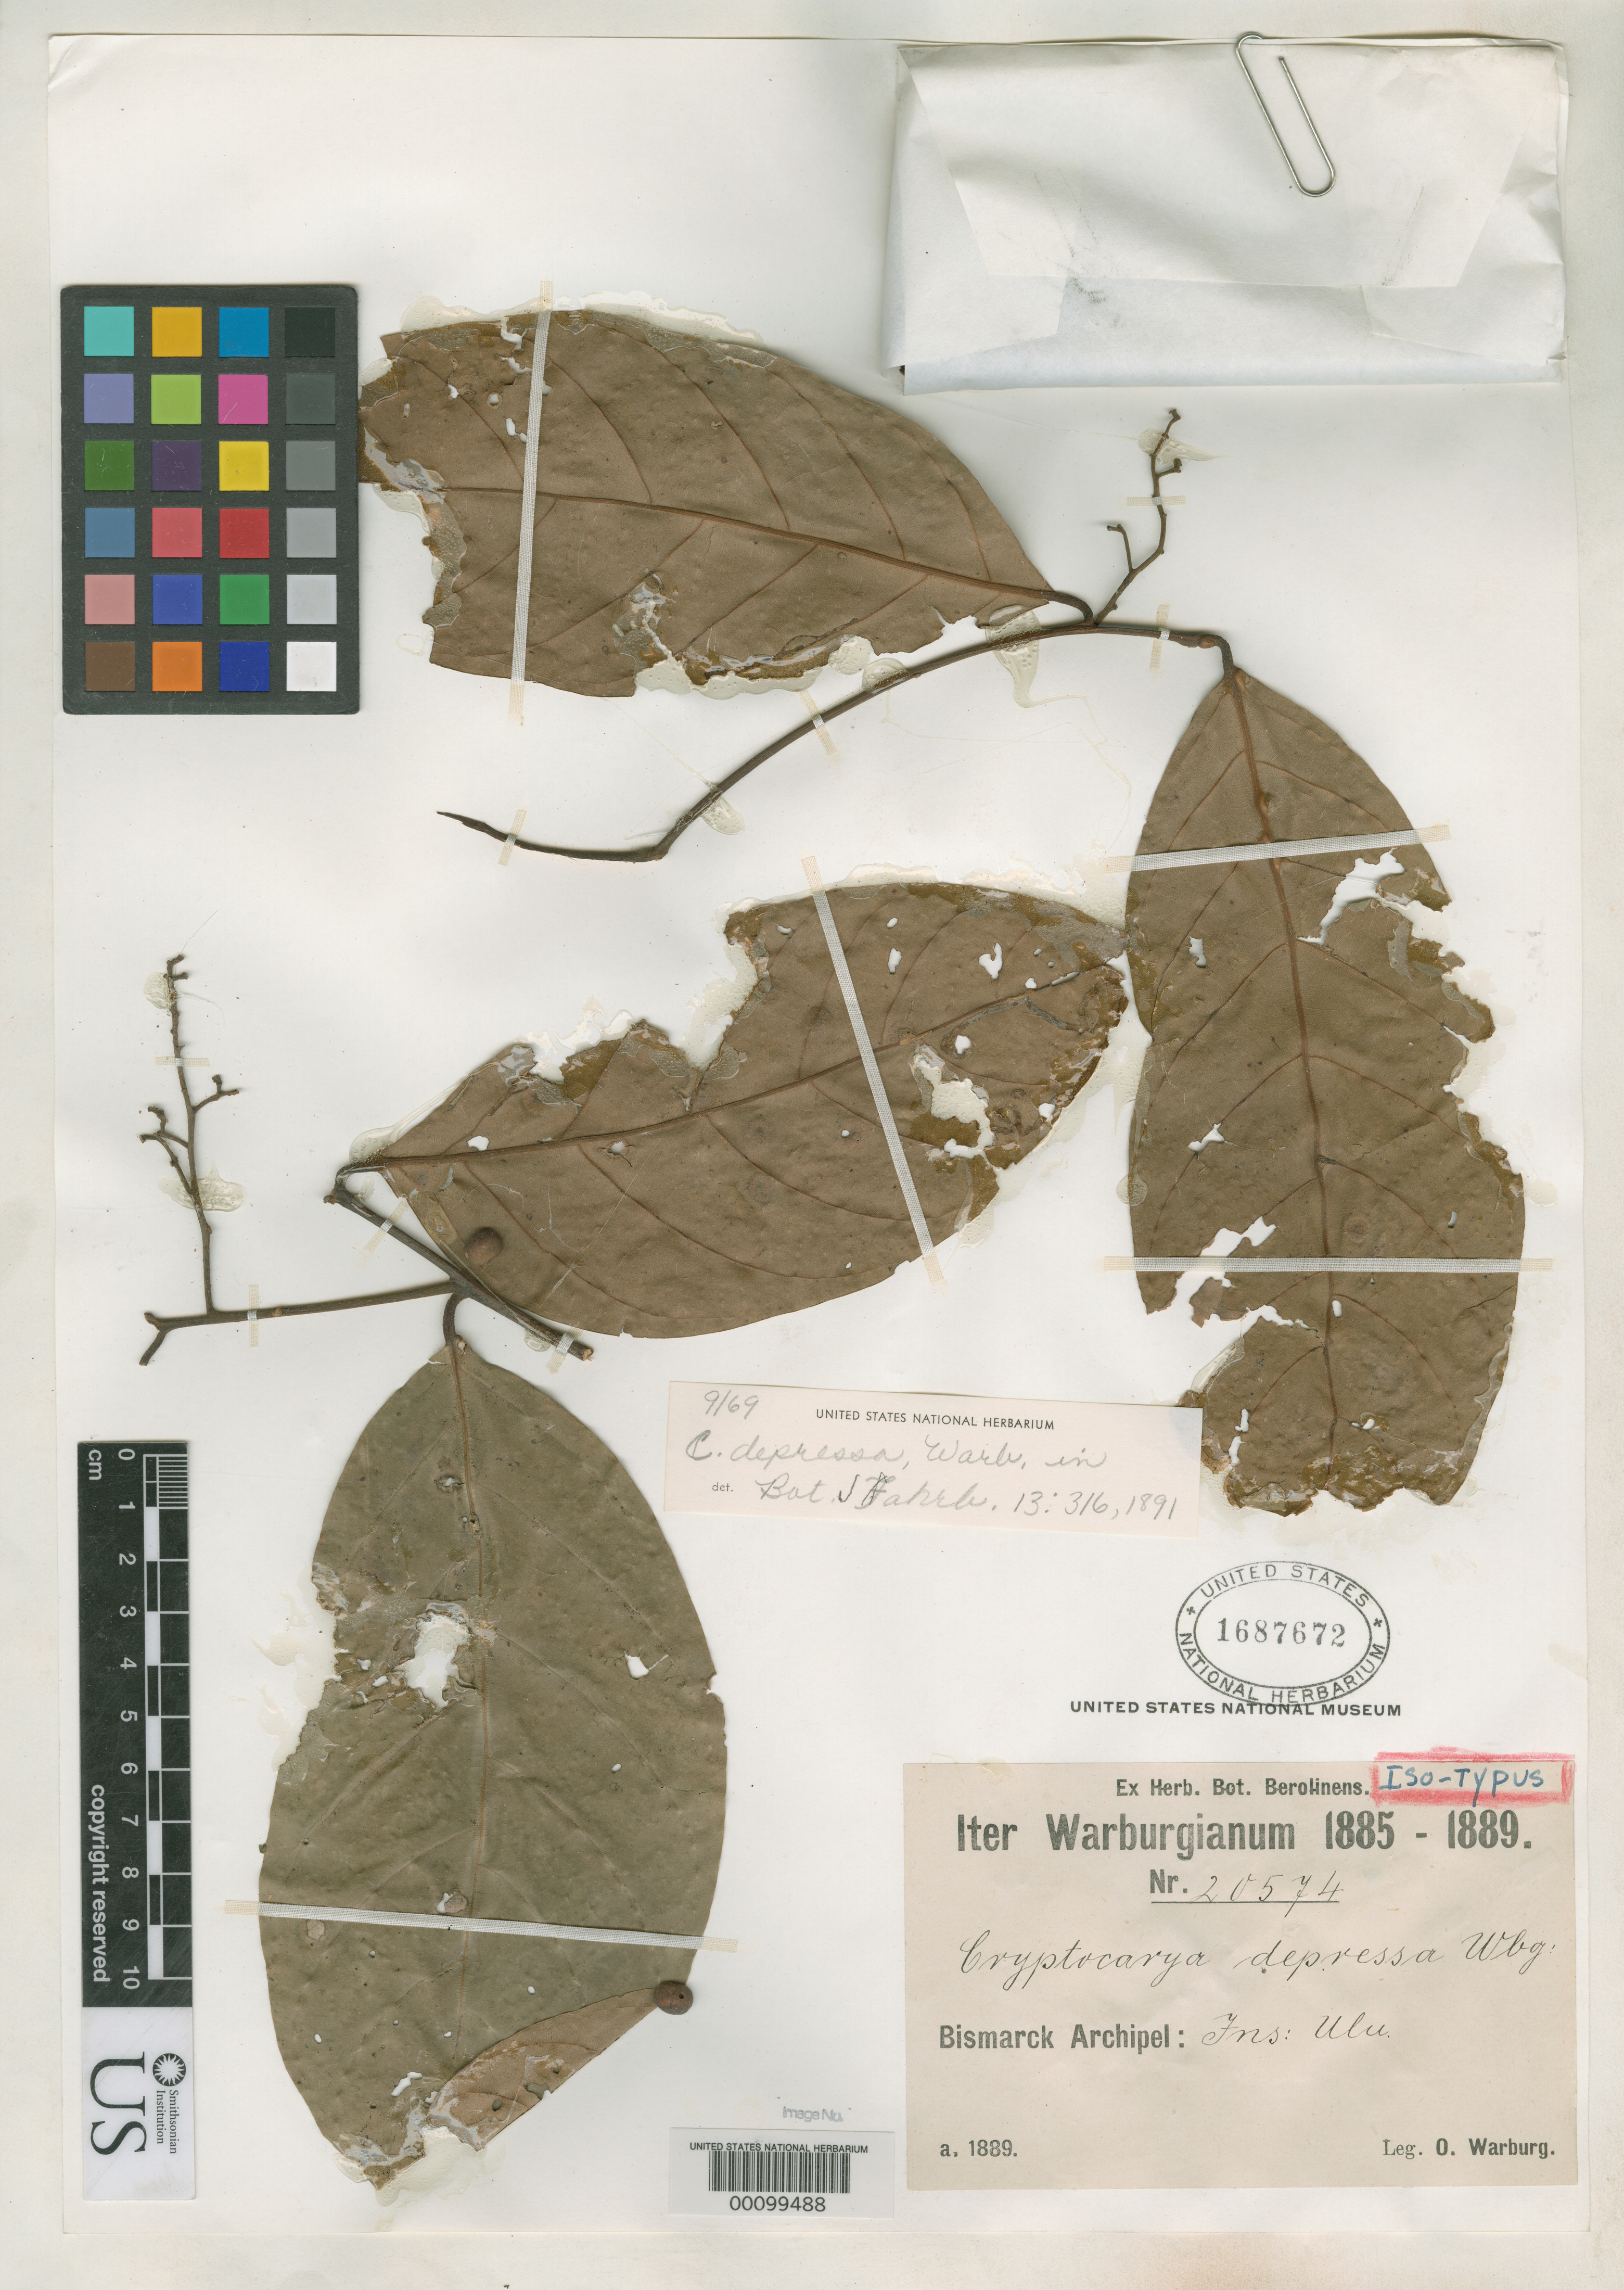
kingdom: Plantae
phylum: Tracheophyta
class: Magnoliopsida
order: Laurales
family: Lauraceae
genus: Cryptocarya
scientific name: Cryptocarya depressa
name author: Warb.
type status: Isotype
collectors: O. Warburg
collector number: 20574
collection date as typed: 1889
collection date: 1889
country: Papua New Guinea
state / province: East New Britain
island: Ulu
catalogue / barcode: US 1687672